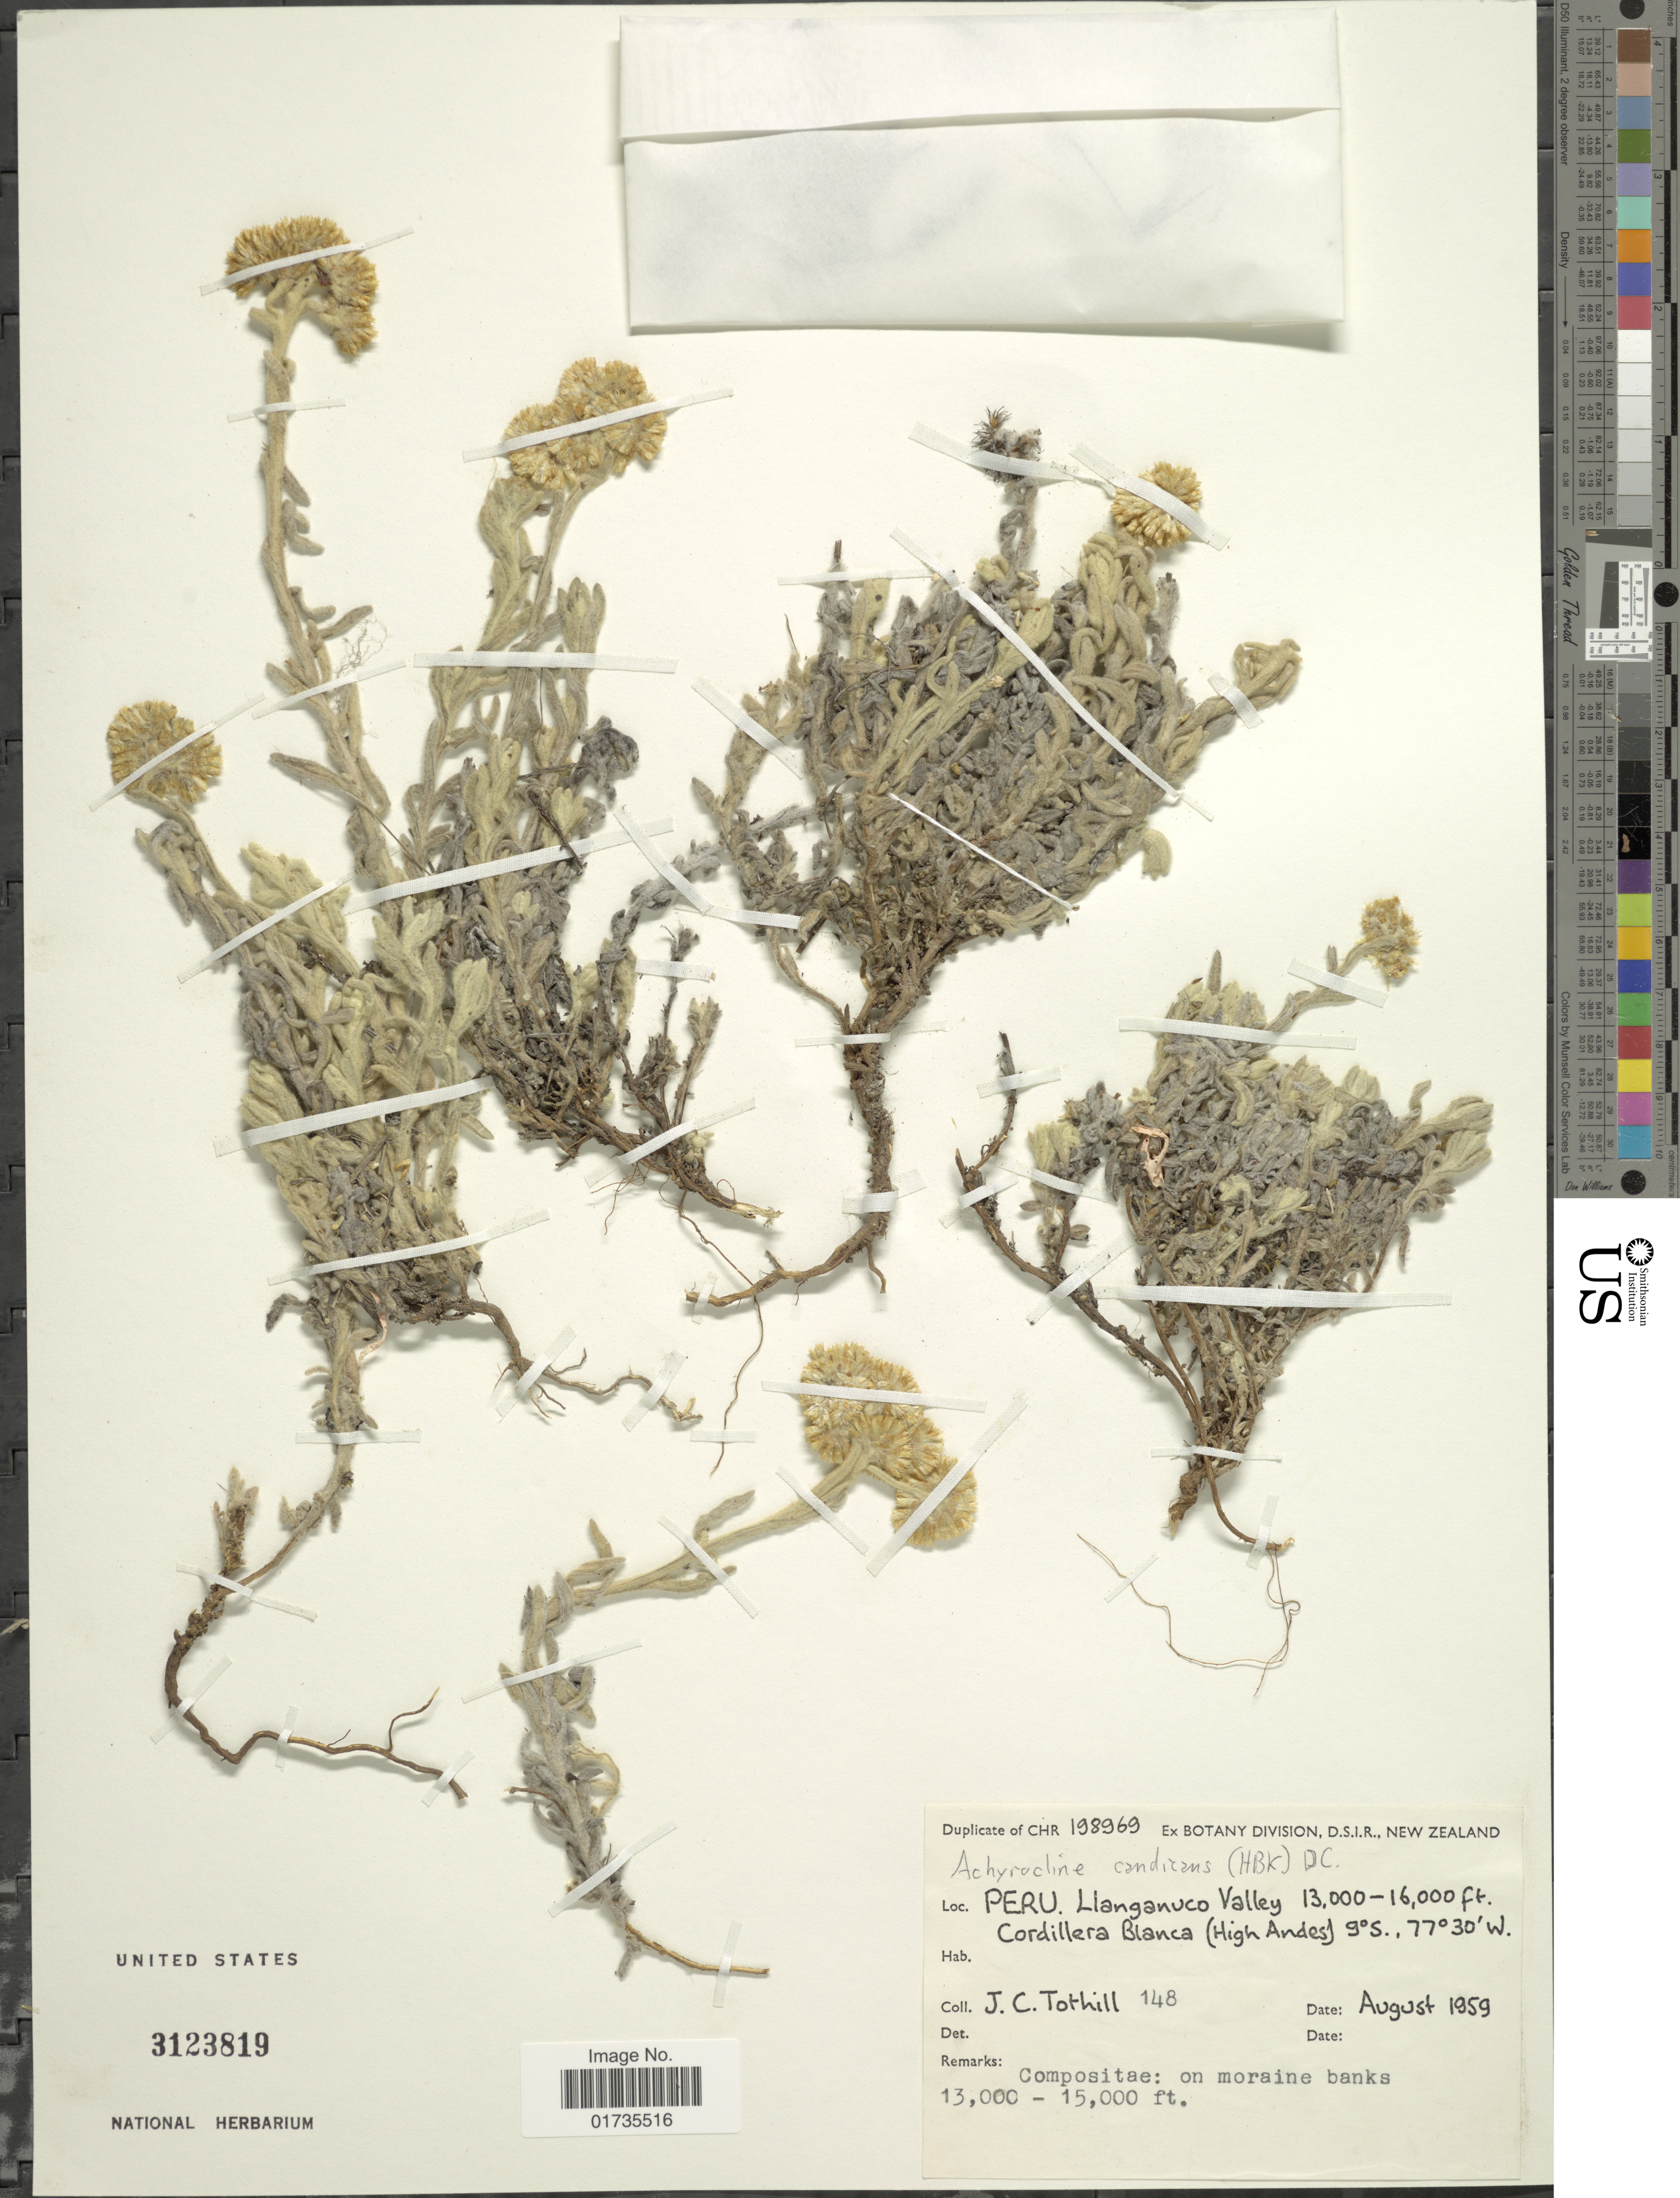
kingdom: Plantae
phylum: Tracheophyta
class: Magnoliopsida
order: Asterales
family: Asteraceae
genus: Achyrocline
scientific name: Achyrocline candicans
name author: (Kunth) DC.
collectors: J. C. Tothill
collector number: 148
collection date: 1959-08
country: Peru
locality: Peru. Llanganuco Valley. Cordillera Blanca (High Andes)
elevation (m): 3962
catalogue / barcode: US 3123819